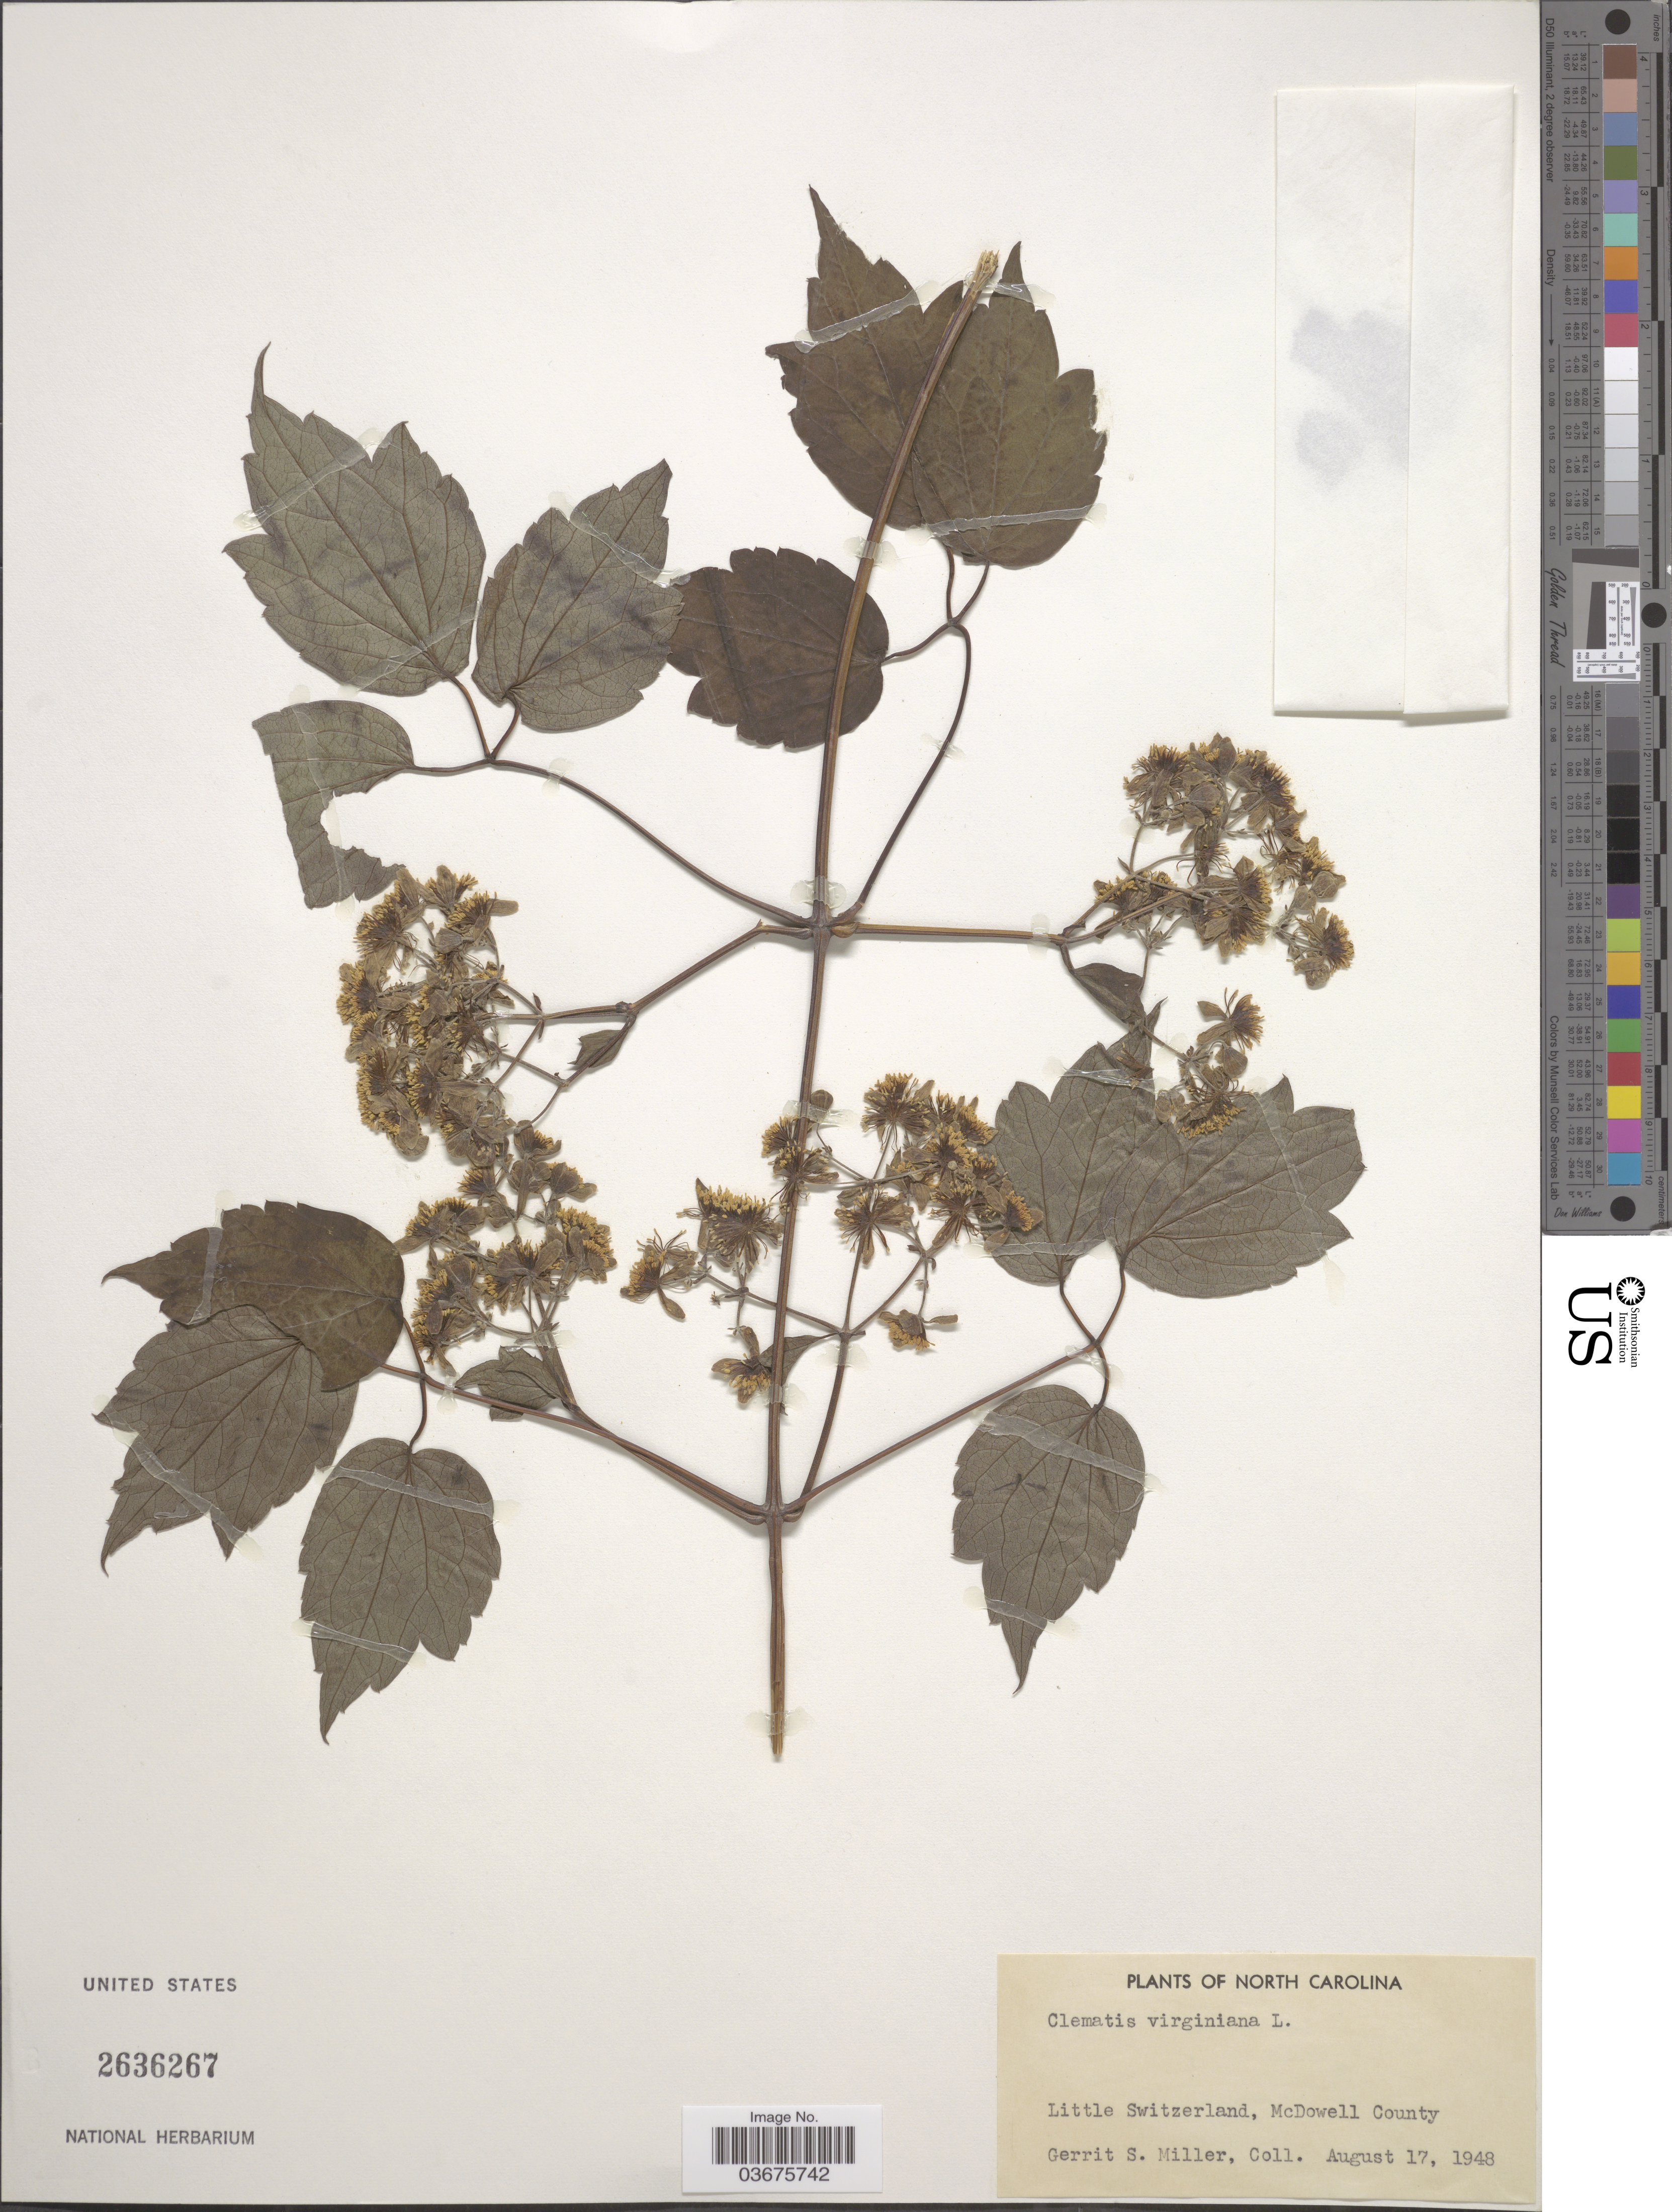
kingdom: Plantae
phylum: Tracheophyta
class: Magnoliopsida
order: Ranunculales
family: Ranunculaceae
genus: Clematis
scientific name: Clematis virginiana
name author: L.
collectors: G. S. Miller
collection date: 1948-08-17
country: United States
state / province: North Carolina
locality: Little Switzerland, McDowell County.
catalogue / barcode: US 2636267